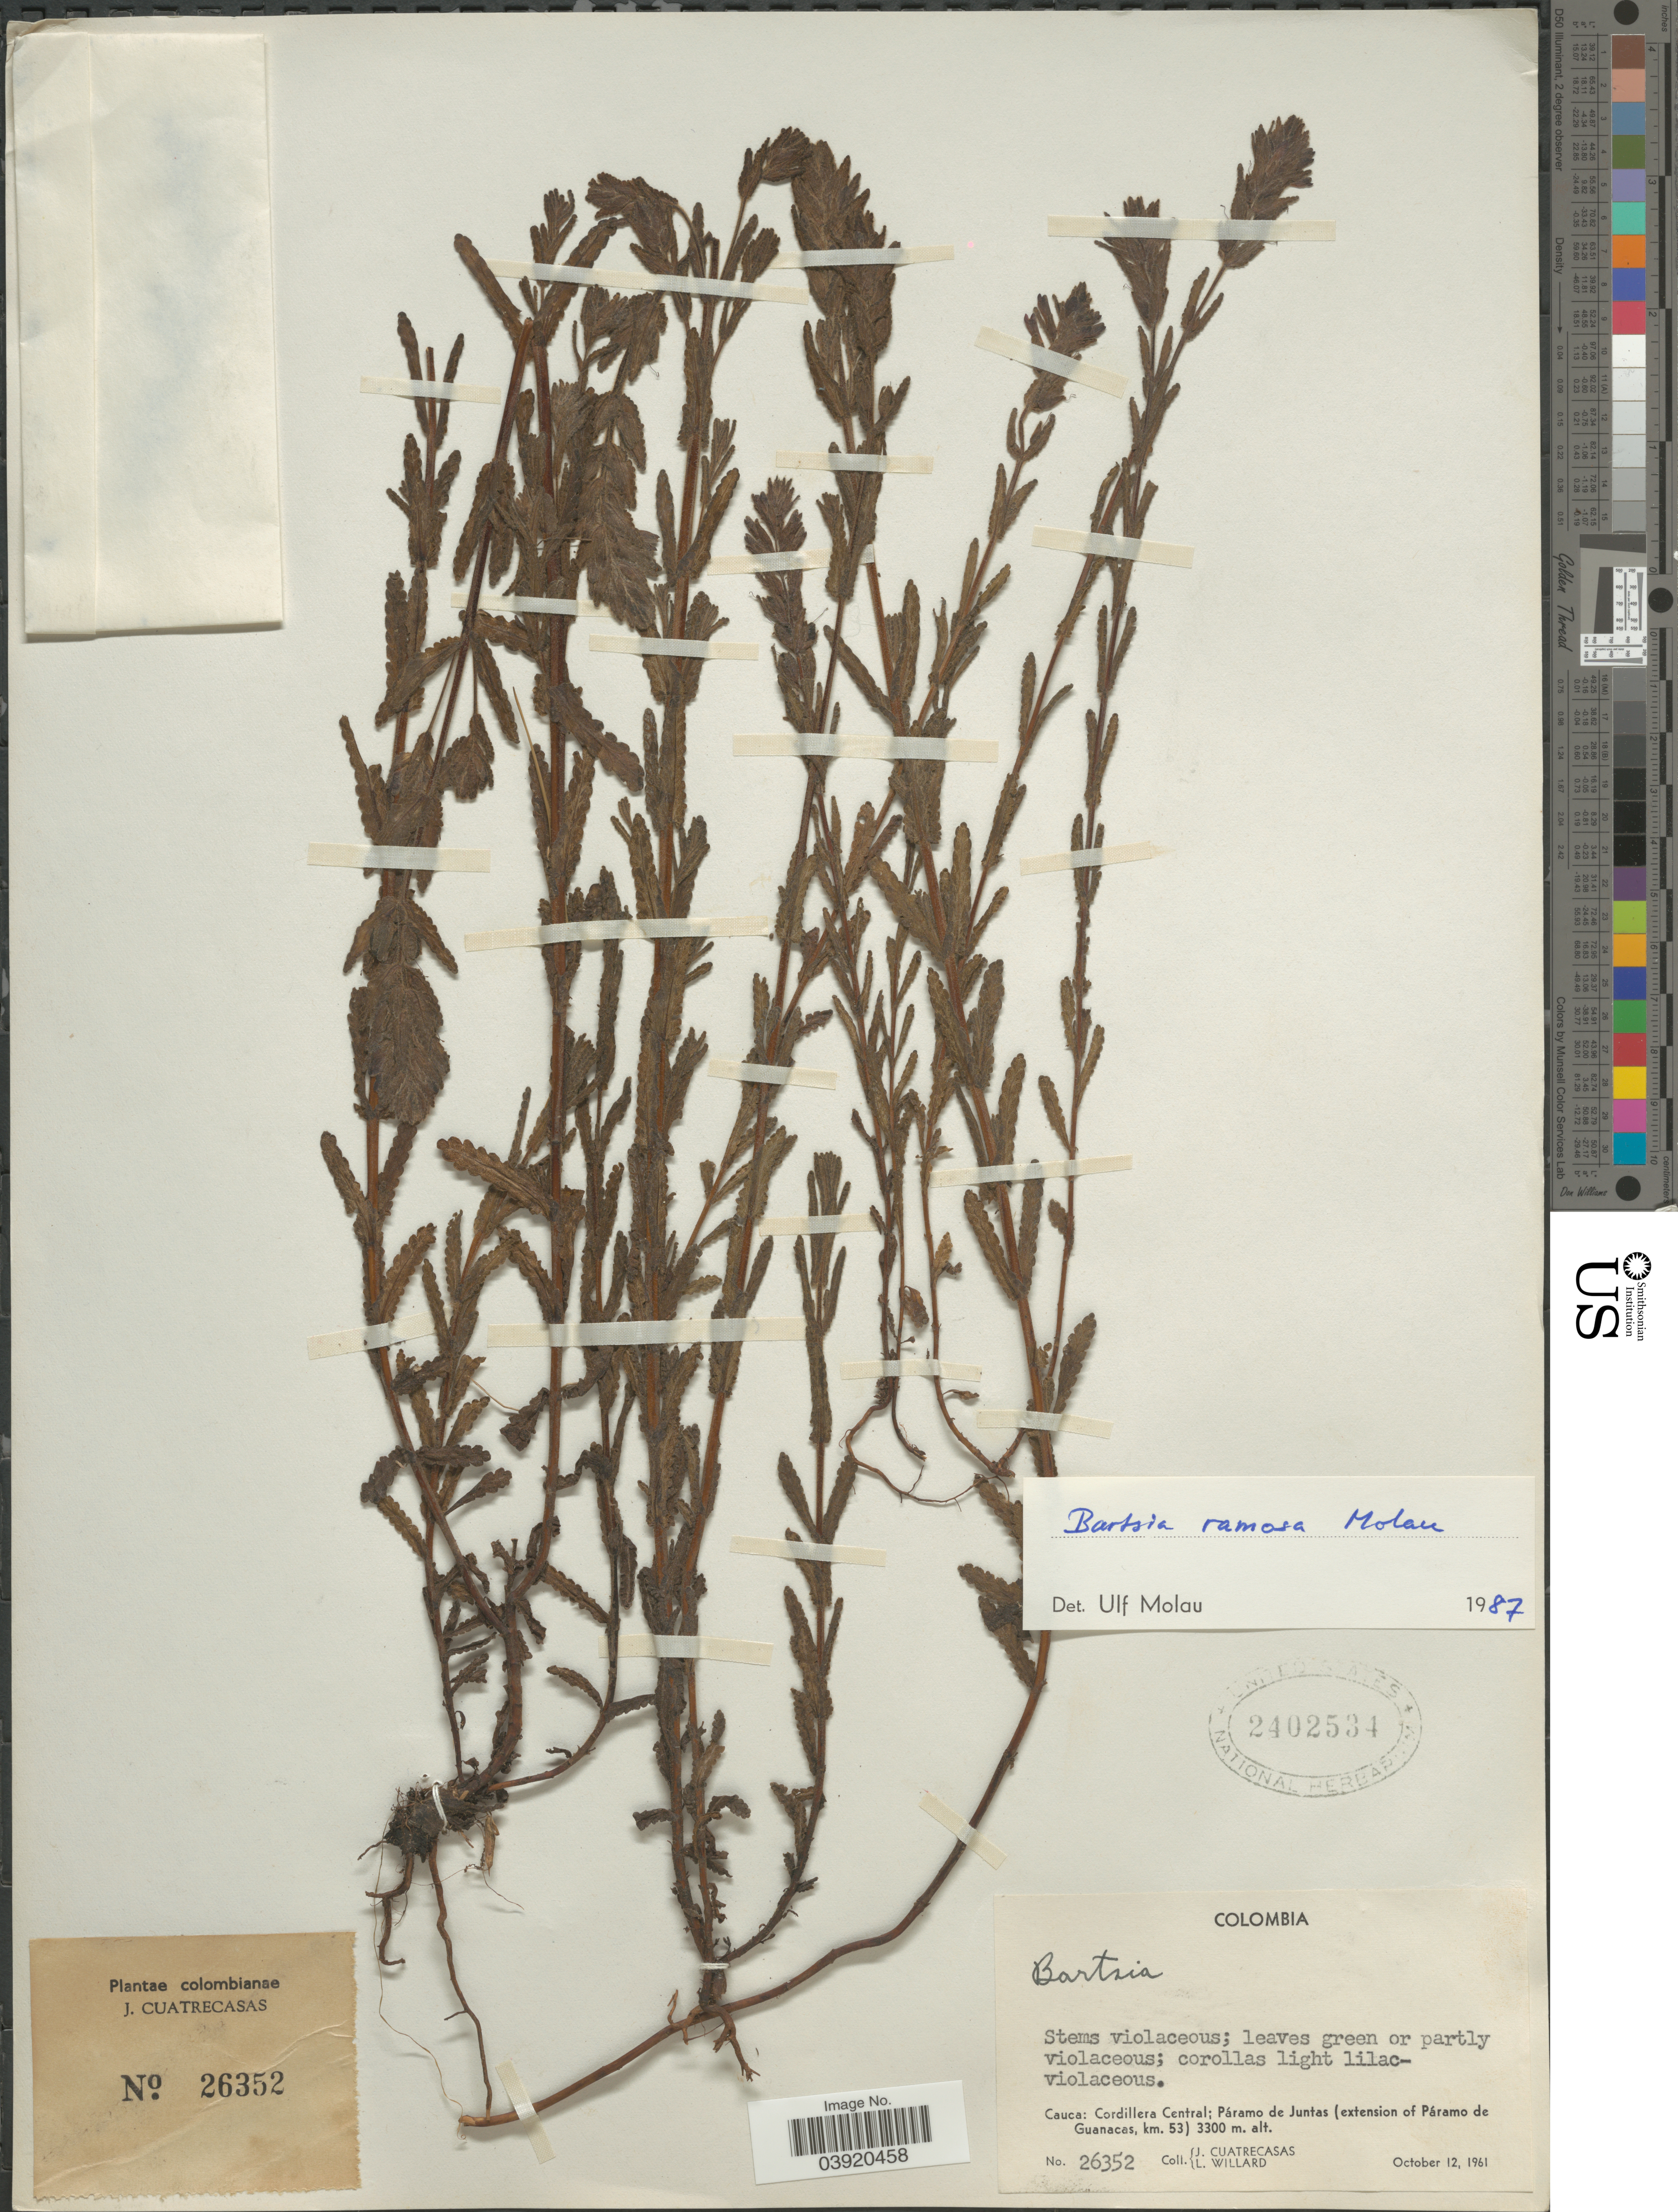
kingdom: Plantae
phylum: Tracheophyta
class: Magnoliopsida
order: Lamiales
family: Orobanchaceae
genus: Bartsia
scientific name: Bartsia ramosa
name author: Molau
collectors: J. Cuatrecasas & L. Willard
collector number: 26352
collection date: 1961-10-12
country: Colombia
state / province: Cauca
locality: Cordillera Central; Páramo de Juntas (extension of Páramo de Guanacas, km. 53).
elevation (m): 3300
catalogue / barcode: US 2402534